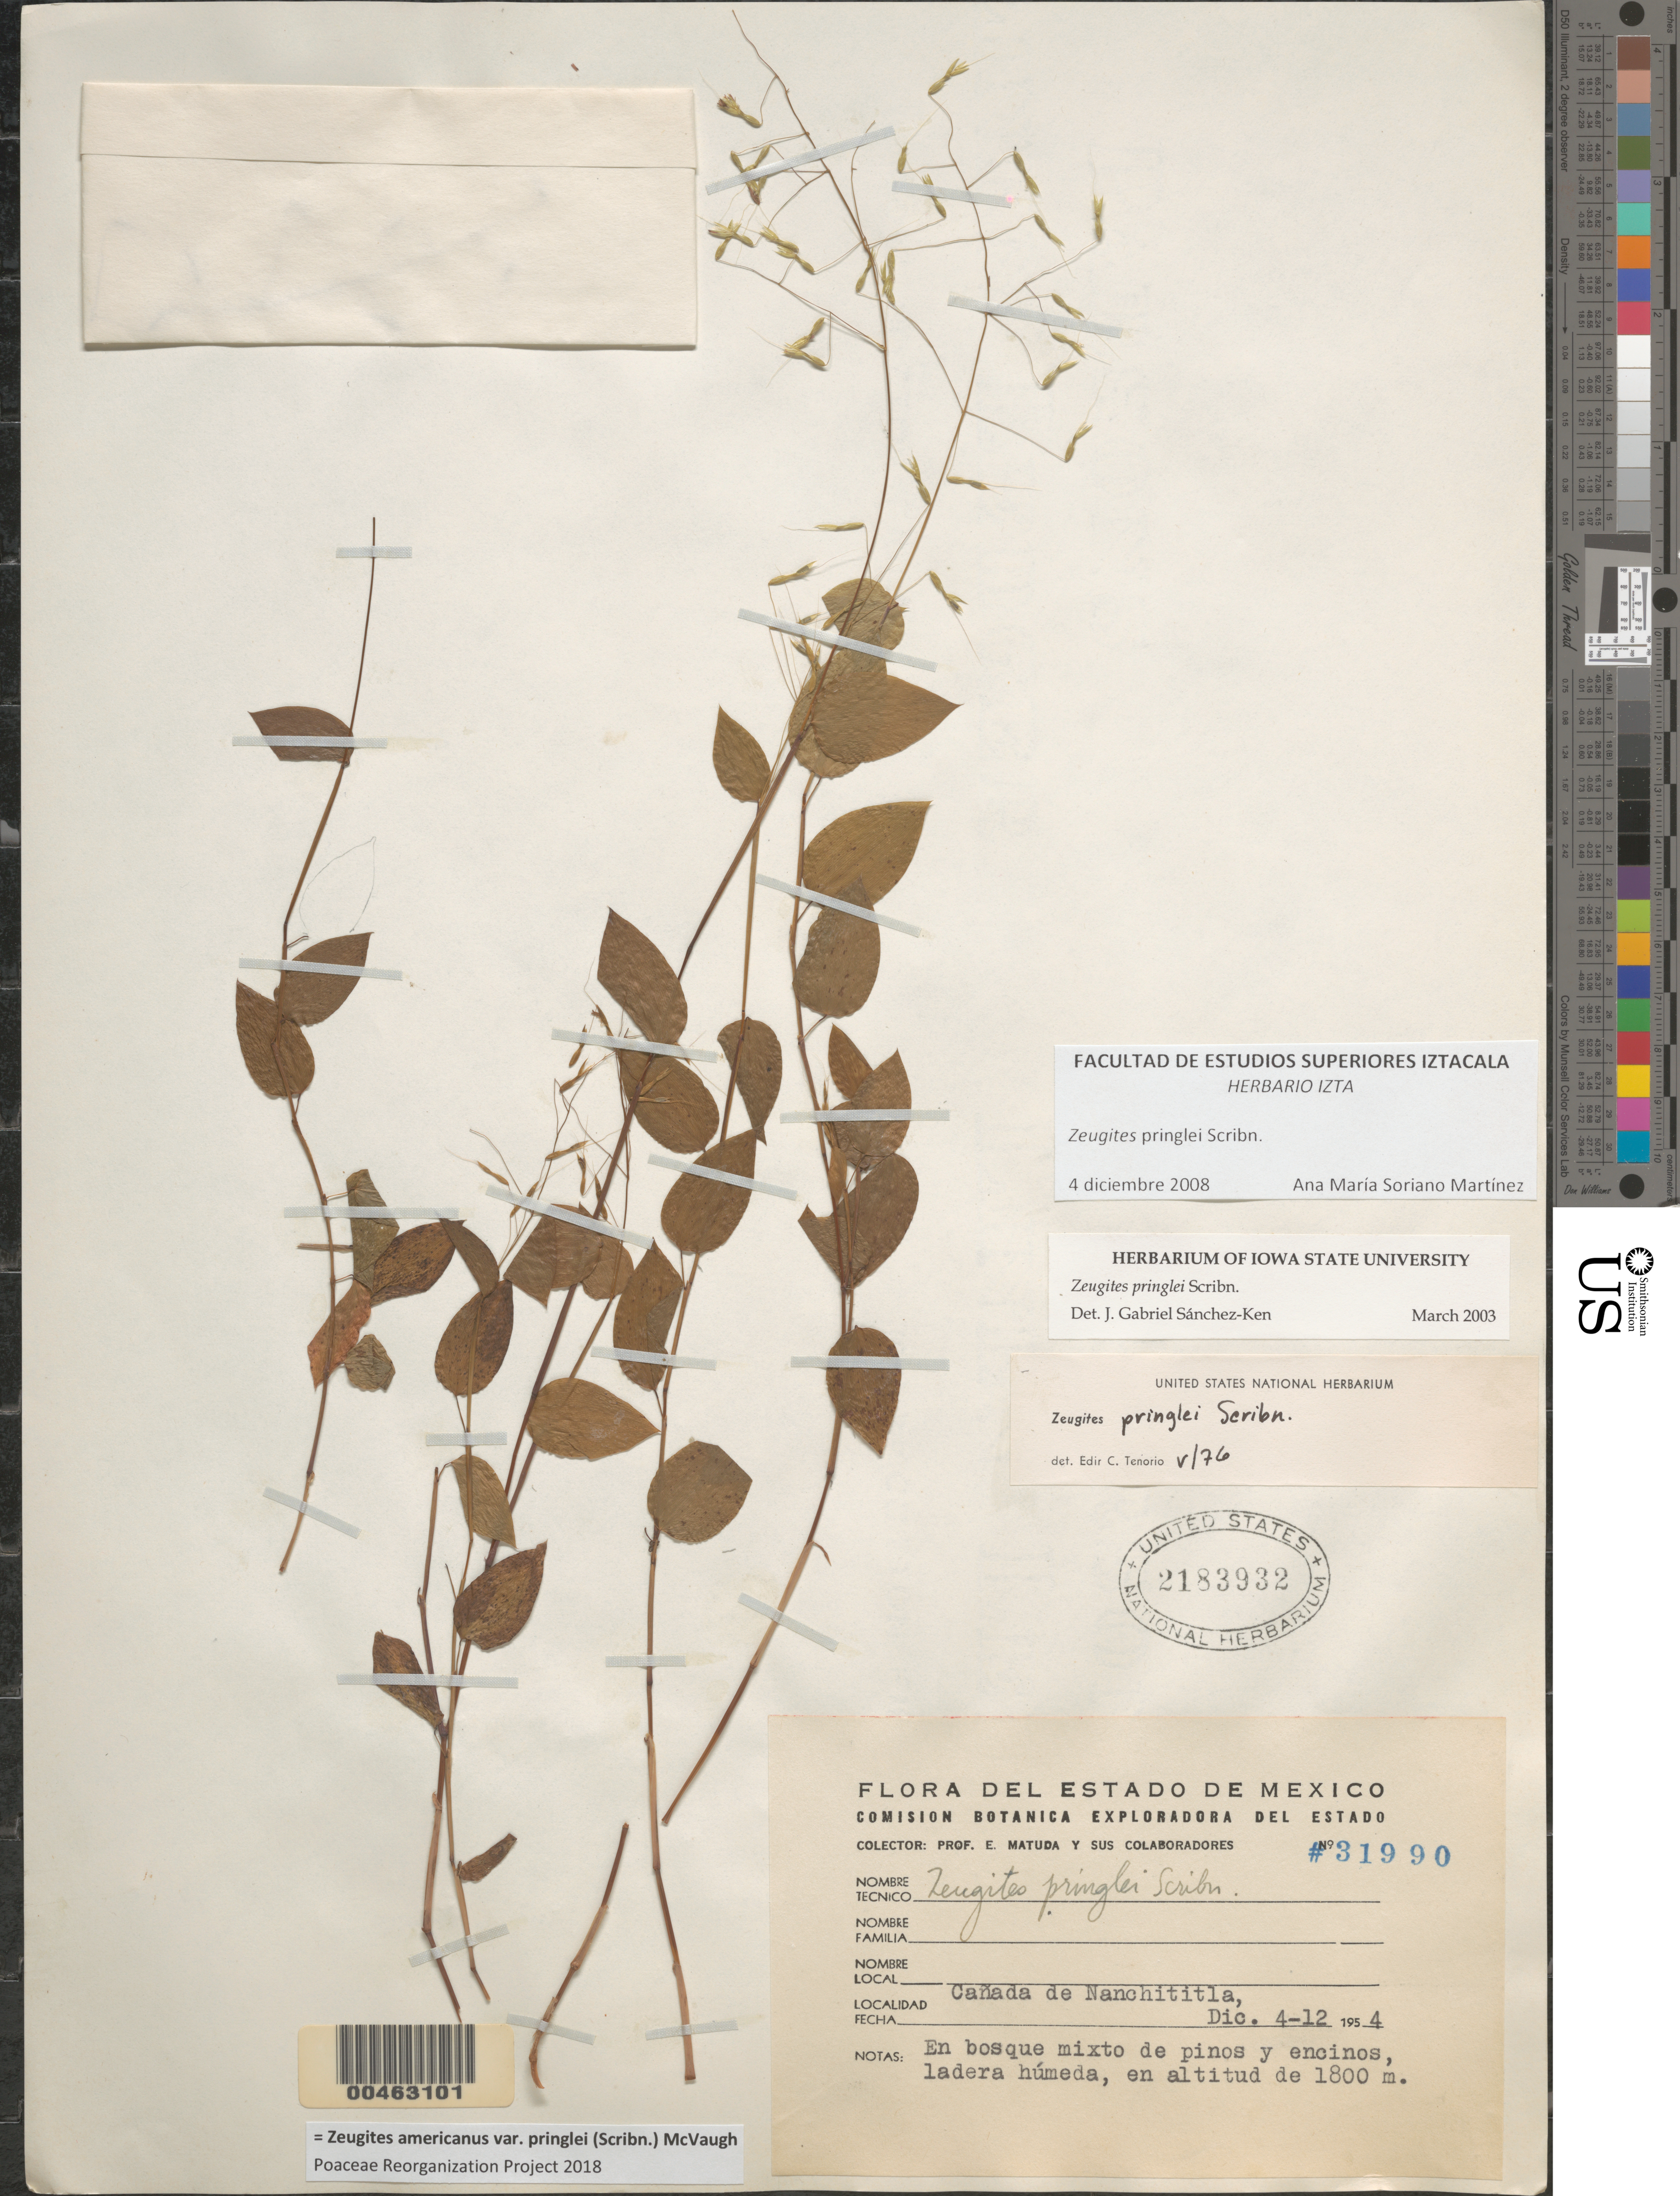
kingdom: Plantae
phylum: Tracheophyta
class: Liliopsida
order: Poales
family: Poaceae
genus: Zeugites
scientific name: Zeugites americanus var. pringlei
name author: (Scribn.) McVaugh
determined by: Poaceae Reorganization Project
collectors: E. Matuda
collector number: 31990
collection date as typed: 4 Dec 1954 to 12 Dec 1954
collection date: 1954-12-04/1954-12-12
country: Mexico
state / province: México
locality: Cañada de Nanchititla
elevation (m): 1800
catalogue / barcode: US 2183932